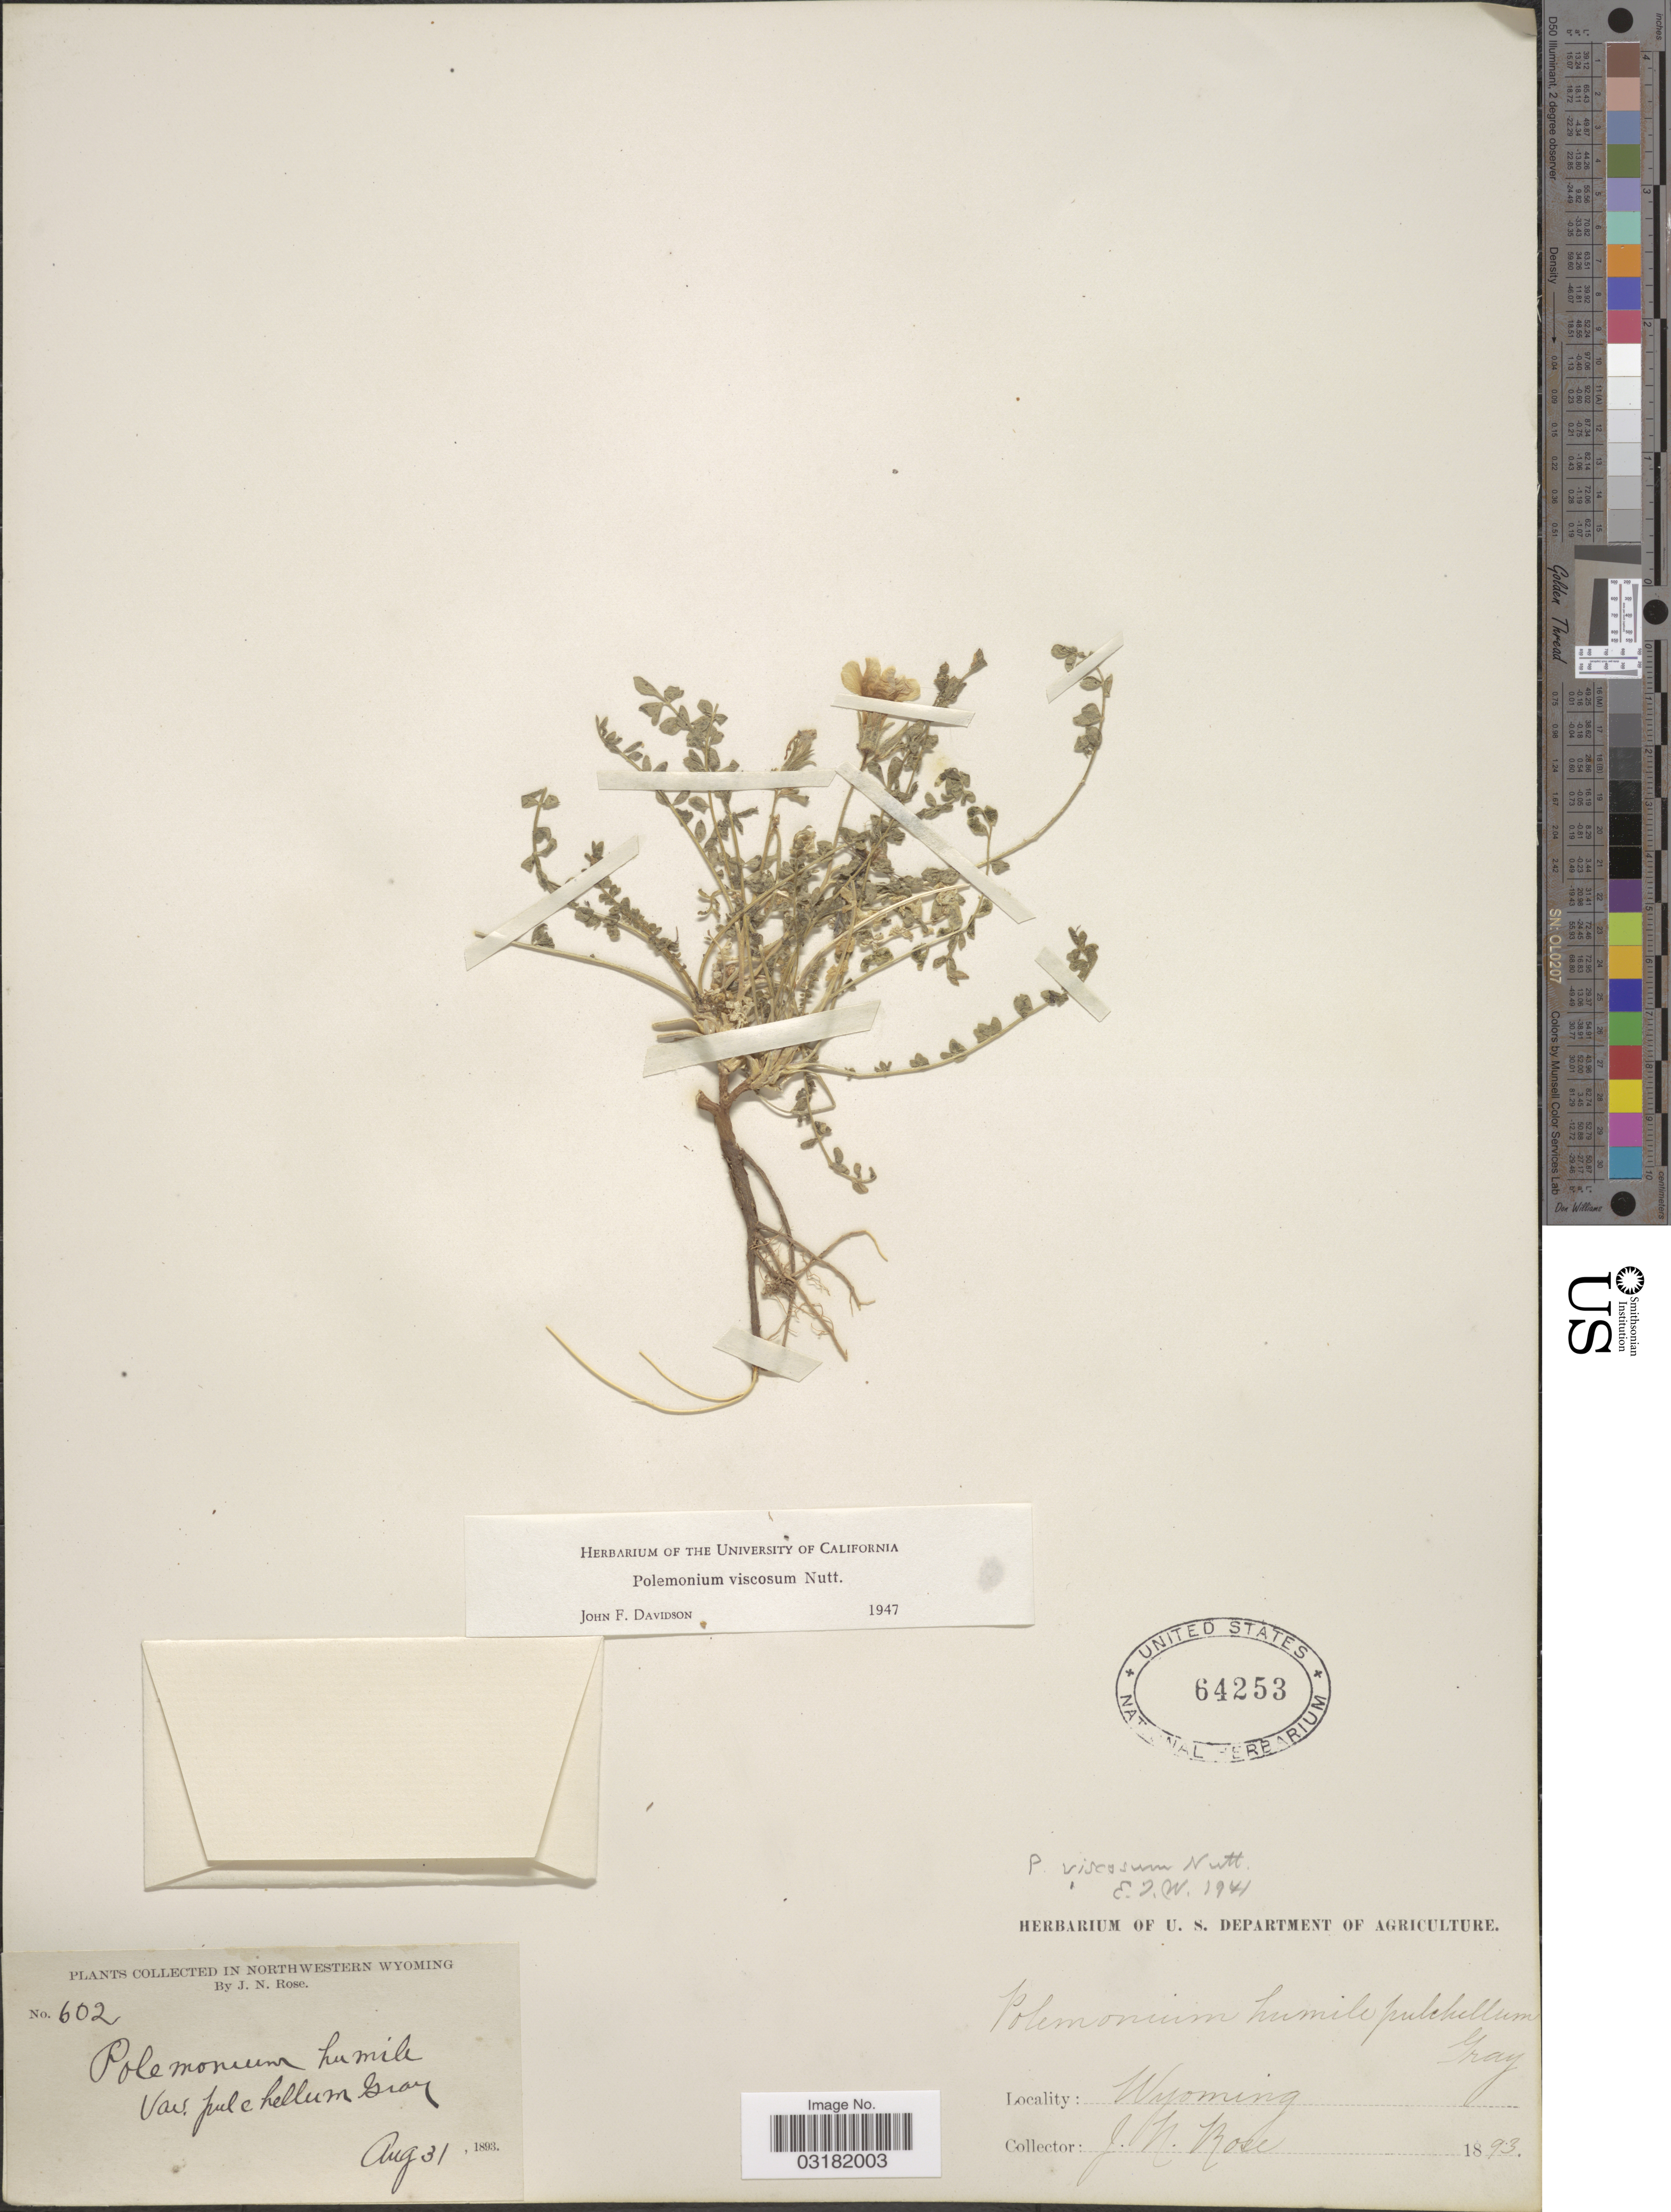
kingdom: Plantae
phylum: Tracheophyta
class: Magnoliopsida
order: Ericales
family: Polemoniaceae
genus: Polemonium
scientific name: Polemonium viscosum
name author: Nutt.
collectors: J. N. Rose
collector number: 602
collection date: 1893-08-31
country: United States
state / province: Wyoming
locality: In Northwestern Wyoming.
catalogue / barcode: US 64253